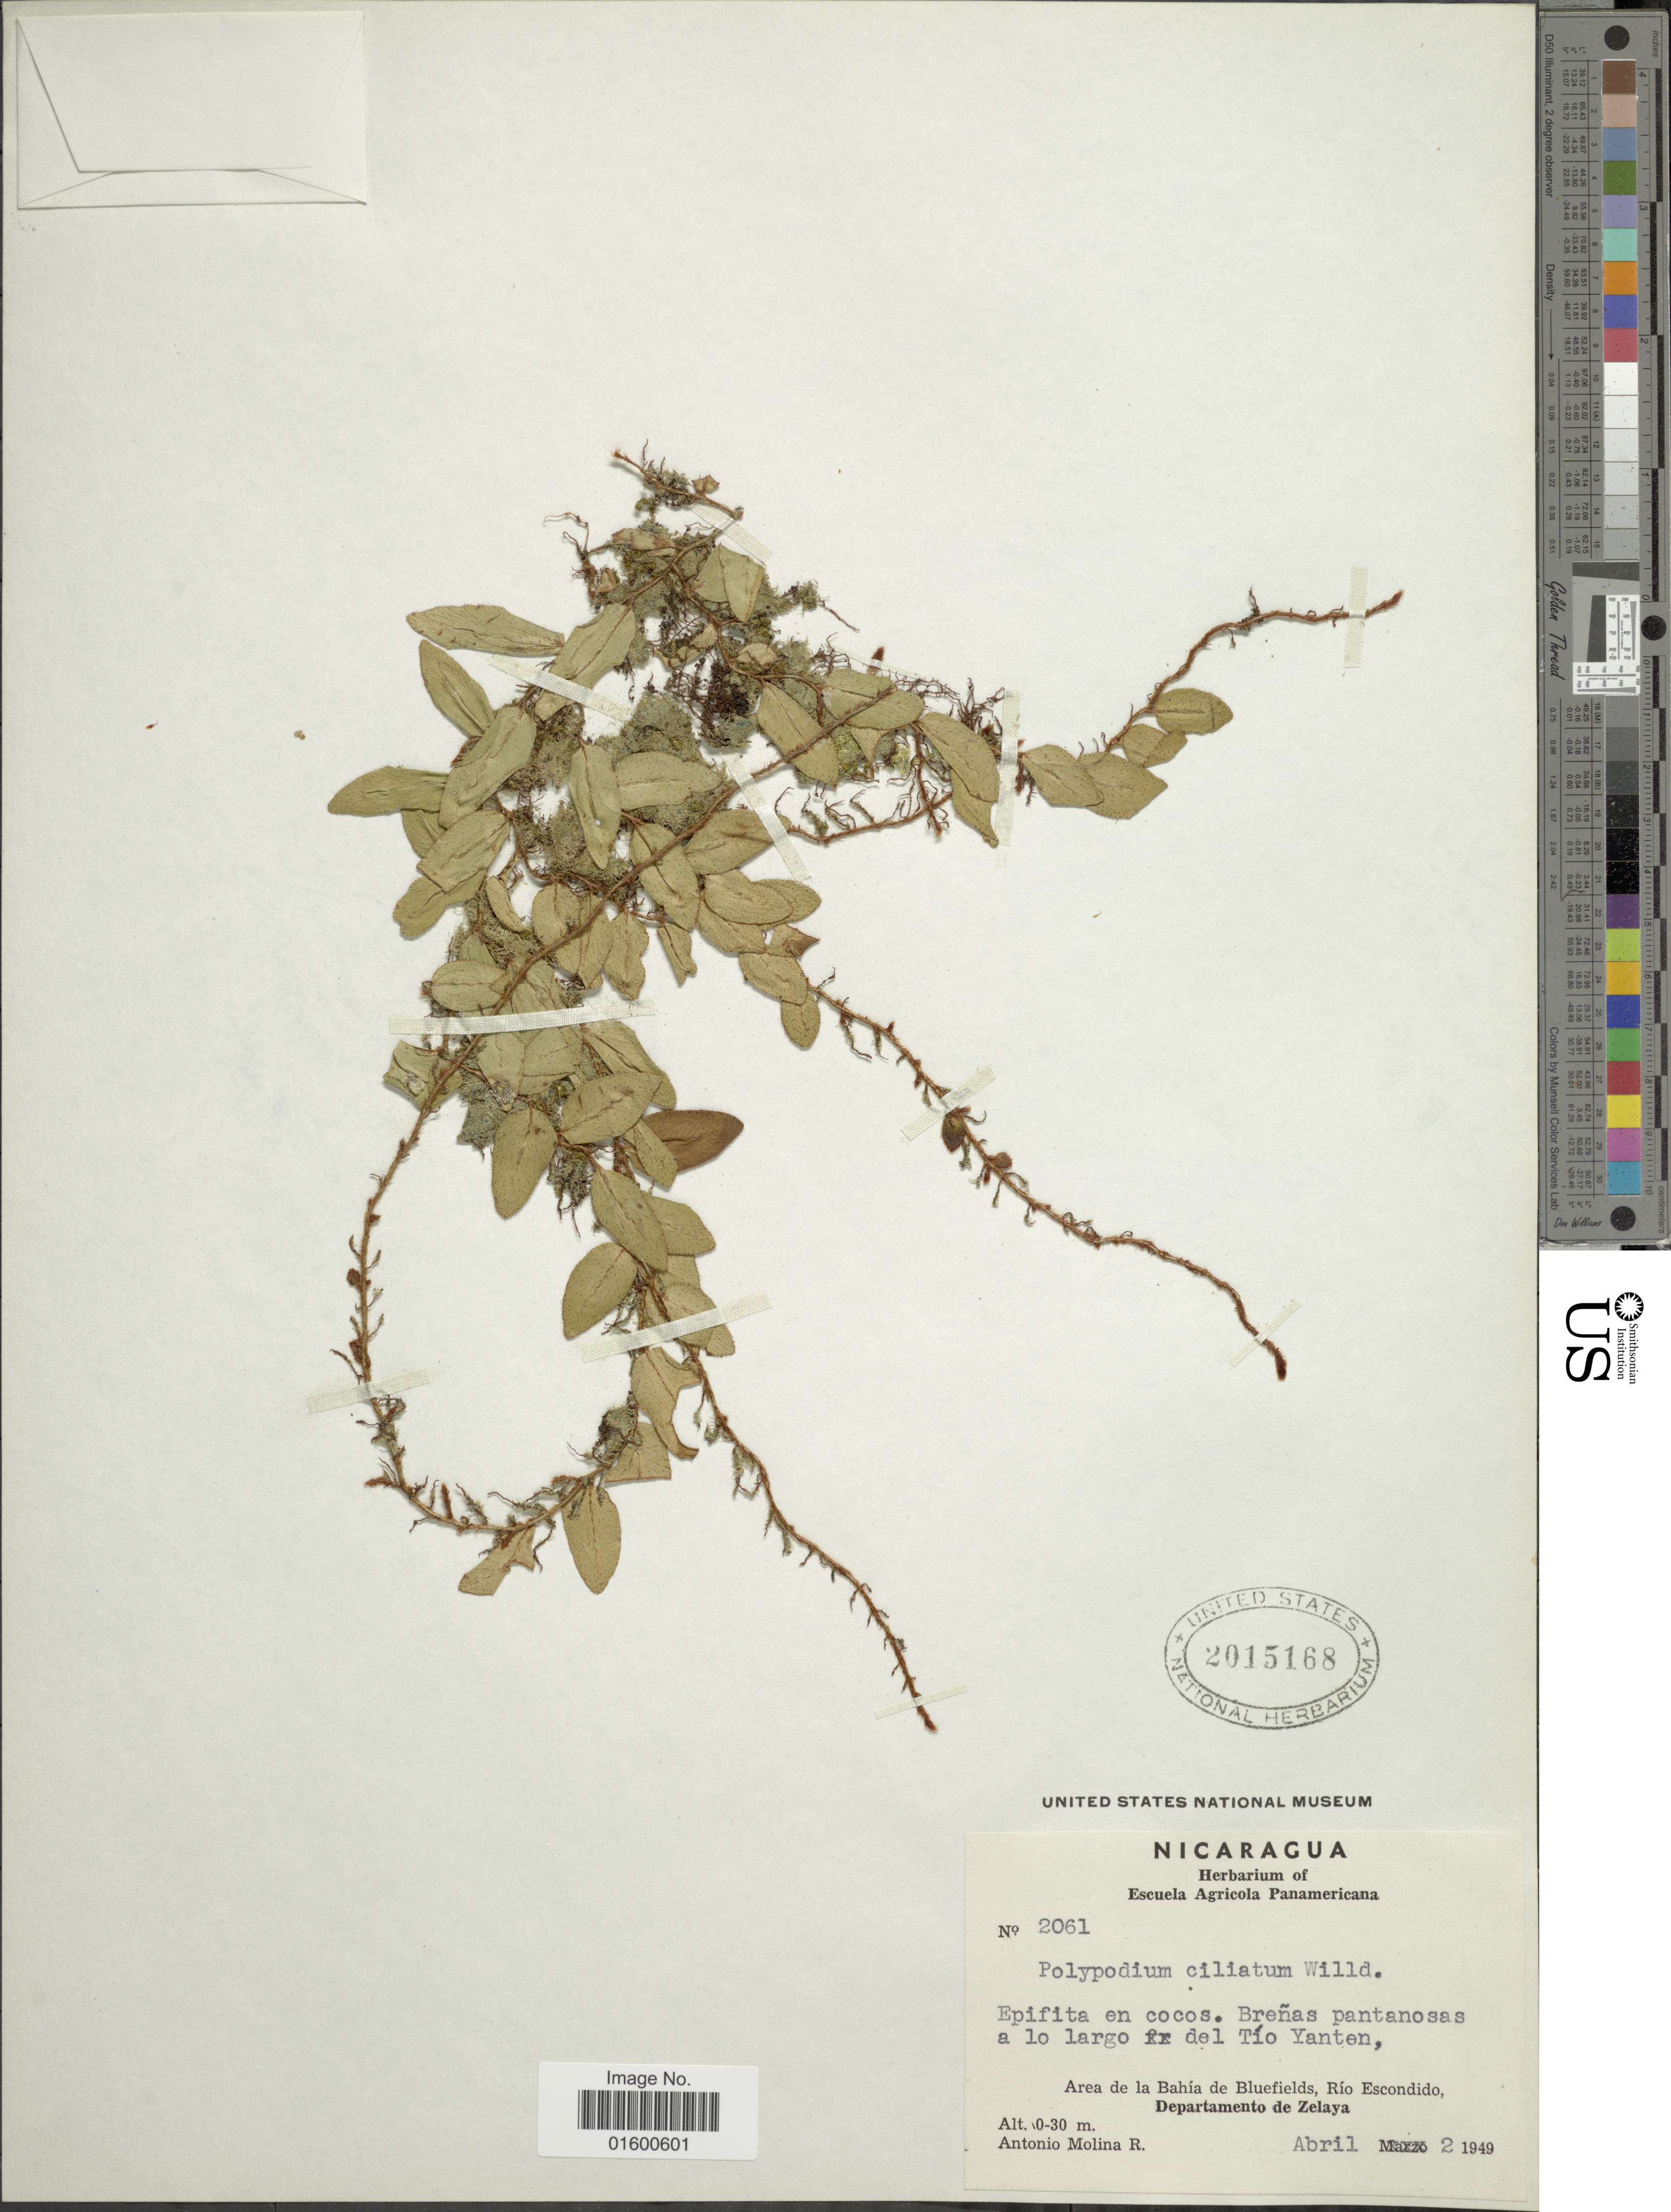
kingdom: Plantae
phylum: Tracheophyta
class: Polypodiopsida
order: Polypodiales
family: Polypodiaceae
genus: Microgramma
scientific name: Microgramma reptans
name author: (Cav.) A.R. Sm.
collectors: A. Molina R.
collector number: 2061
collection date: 1949-04-02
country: Nicaragua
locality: Brenas pantanosas a lo largo del Tio Yanten, Area de la Bahia de Bluefields, Rio Escondido, Departamento de Zelaya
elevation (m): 0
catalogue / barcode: US 2015168